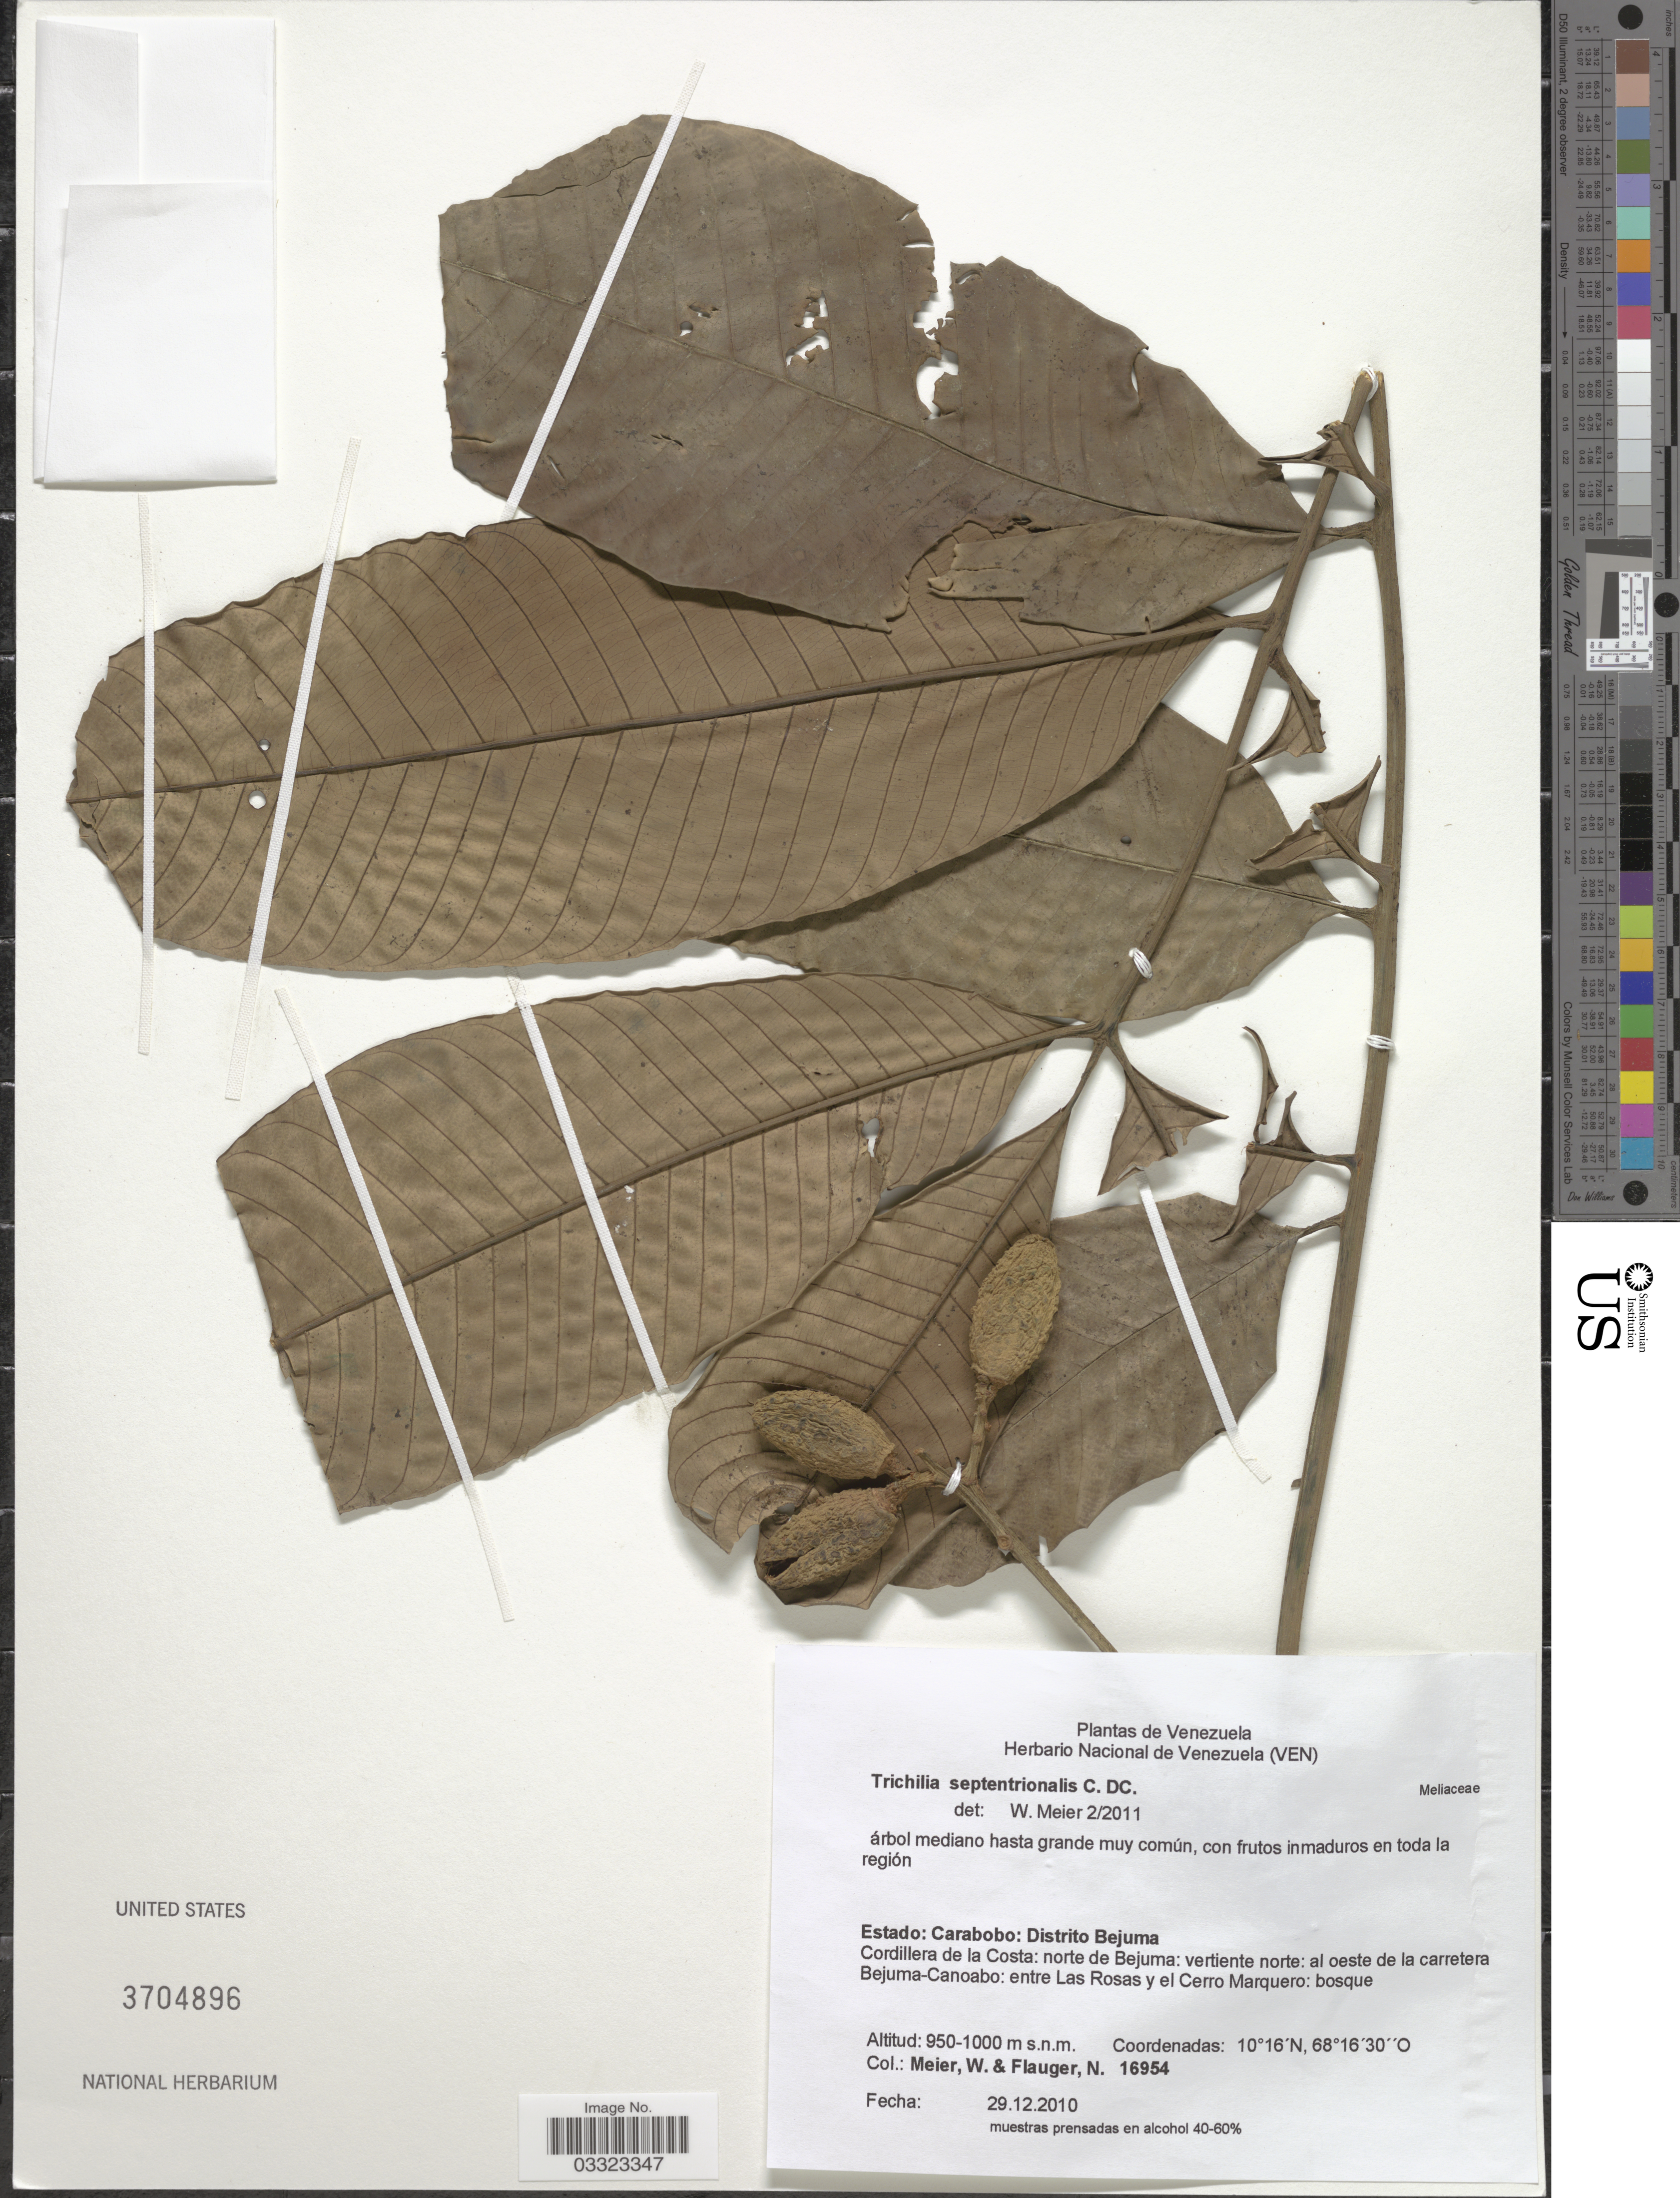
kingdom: Plantae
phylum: Tracheophyta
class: Magnoliopsida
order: Sapindales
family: Meliaceae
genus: Trichilia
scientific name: Trichilia septentrionalis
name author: C. DC.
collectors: W. Meier & N. Flauger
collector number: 16954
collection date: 2010-10-29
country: Venezuela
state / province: Carabobo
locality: Distrito Bejuma, Cordillera de la Costa: norte de Bejuma: vertiente norte: al oeste de la carretera Bejuma-Canoabo: entre Las Rosas y el Cerro Marquero: bosque.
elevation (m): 950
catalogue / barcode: US 3704896